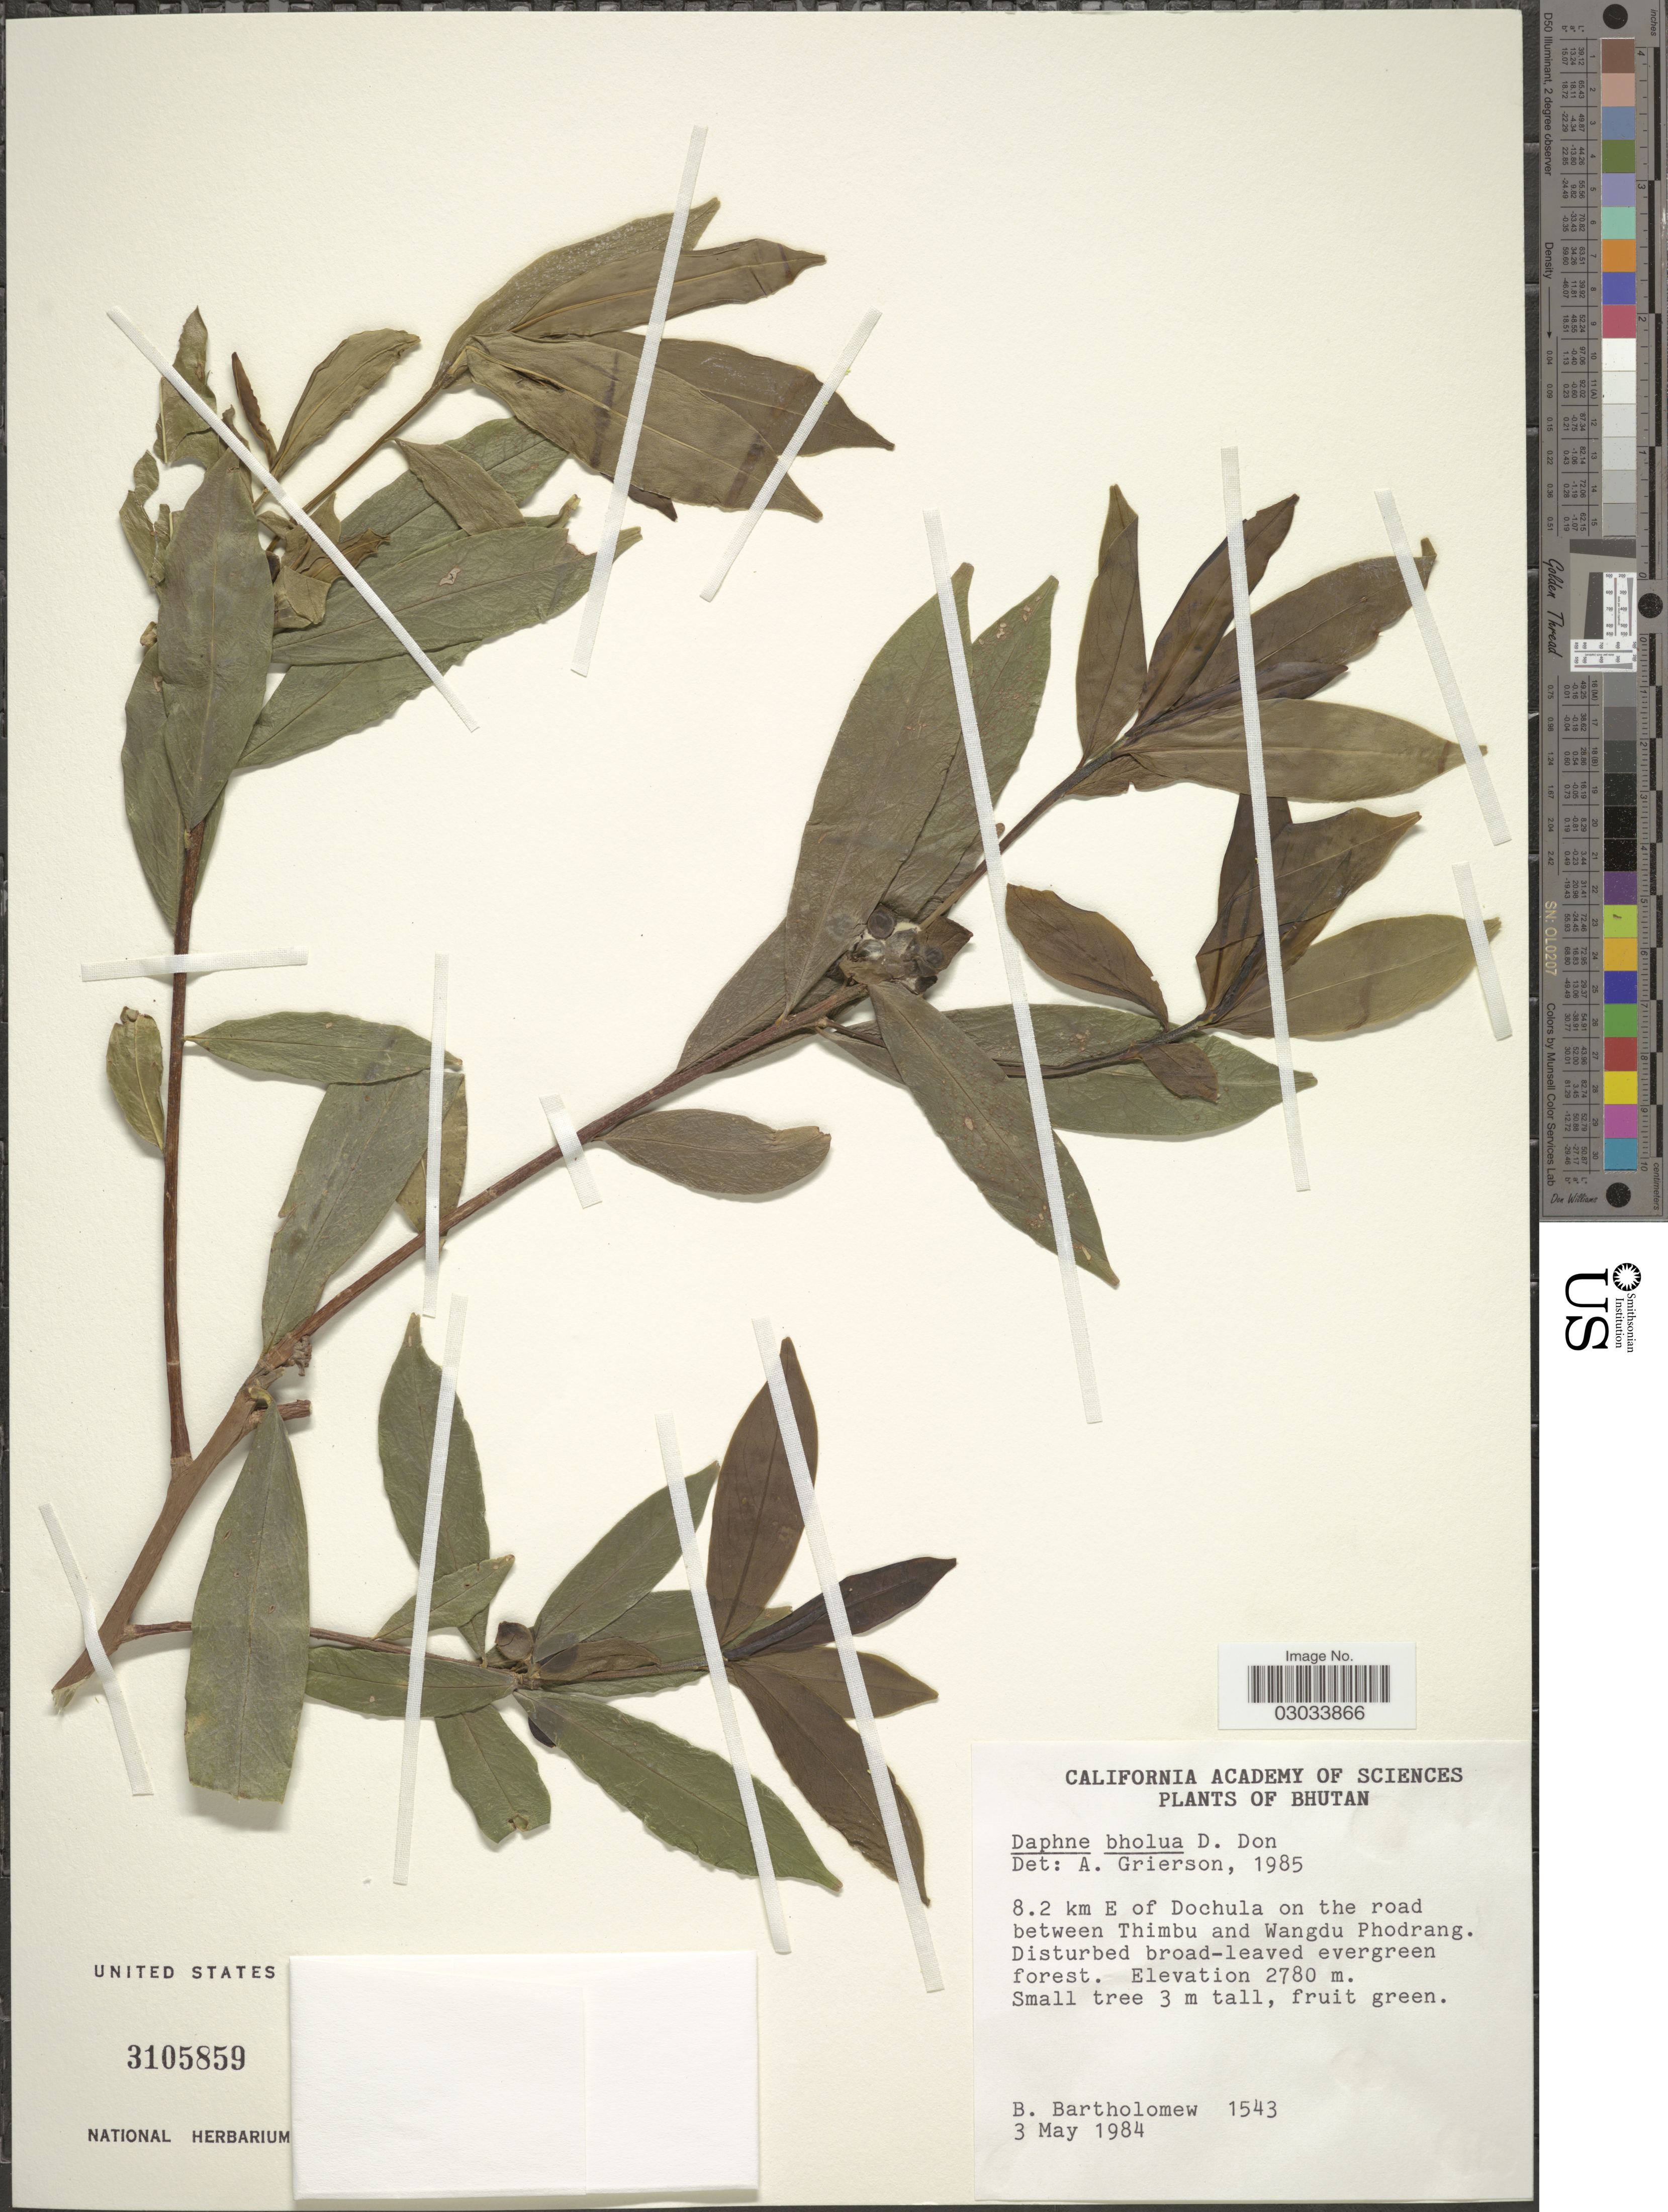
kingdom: Plantae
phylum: Tracheophyta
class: Magnoliopsida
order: Malvales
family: Thymelaeaceae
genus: Daphne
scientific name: Daphne bholua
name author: Buch.-Ham. ex D. Don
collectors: B. Bartholomew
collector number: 1543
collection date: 1984-05-03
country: Bhutan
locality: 8.2 km E of Dochula on the road between Thimbu and Wangdu Phodrang.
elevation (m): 2780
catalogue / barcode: US 3105859